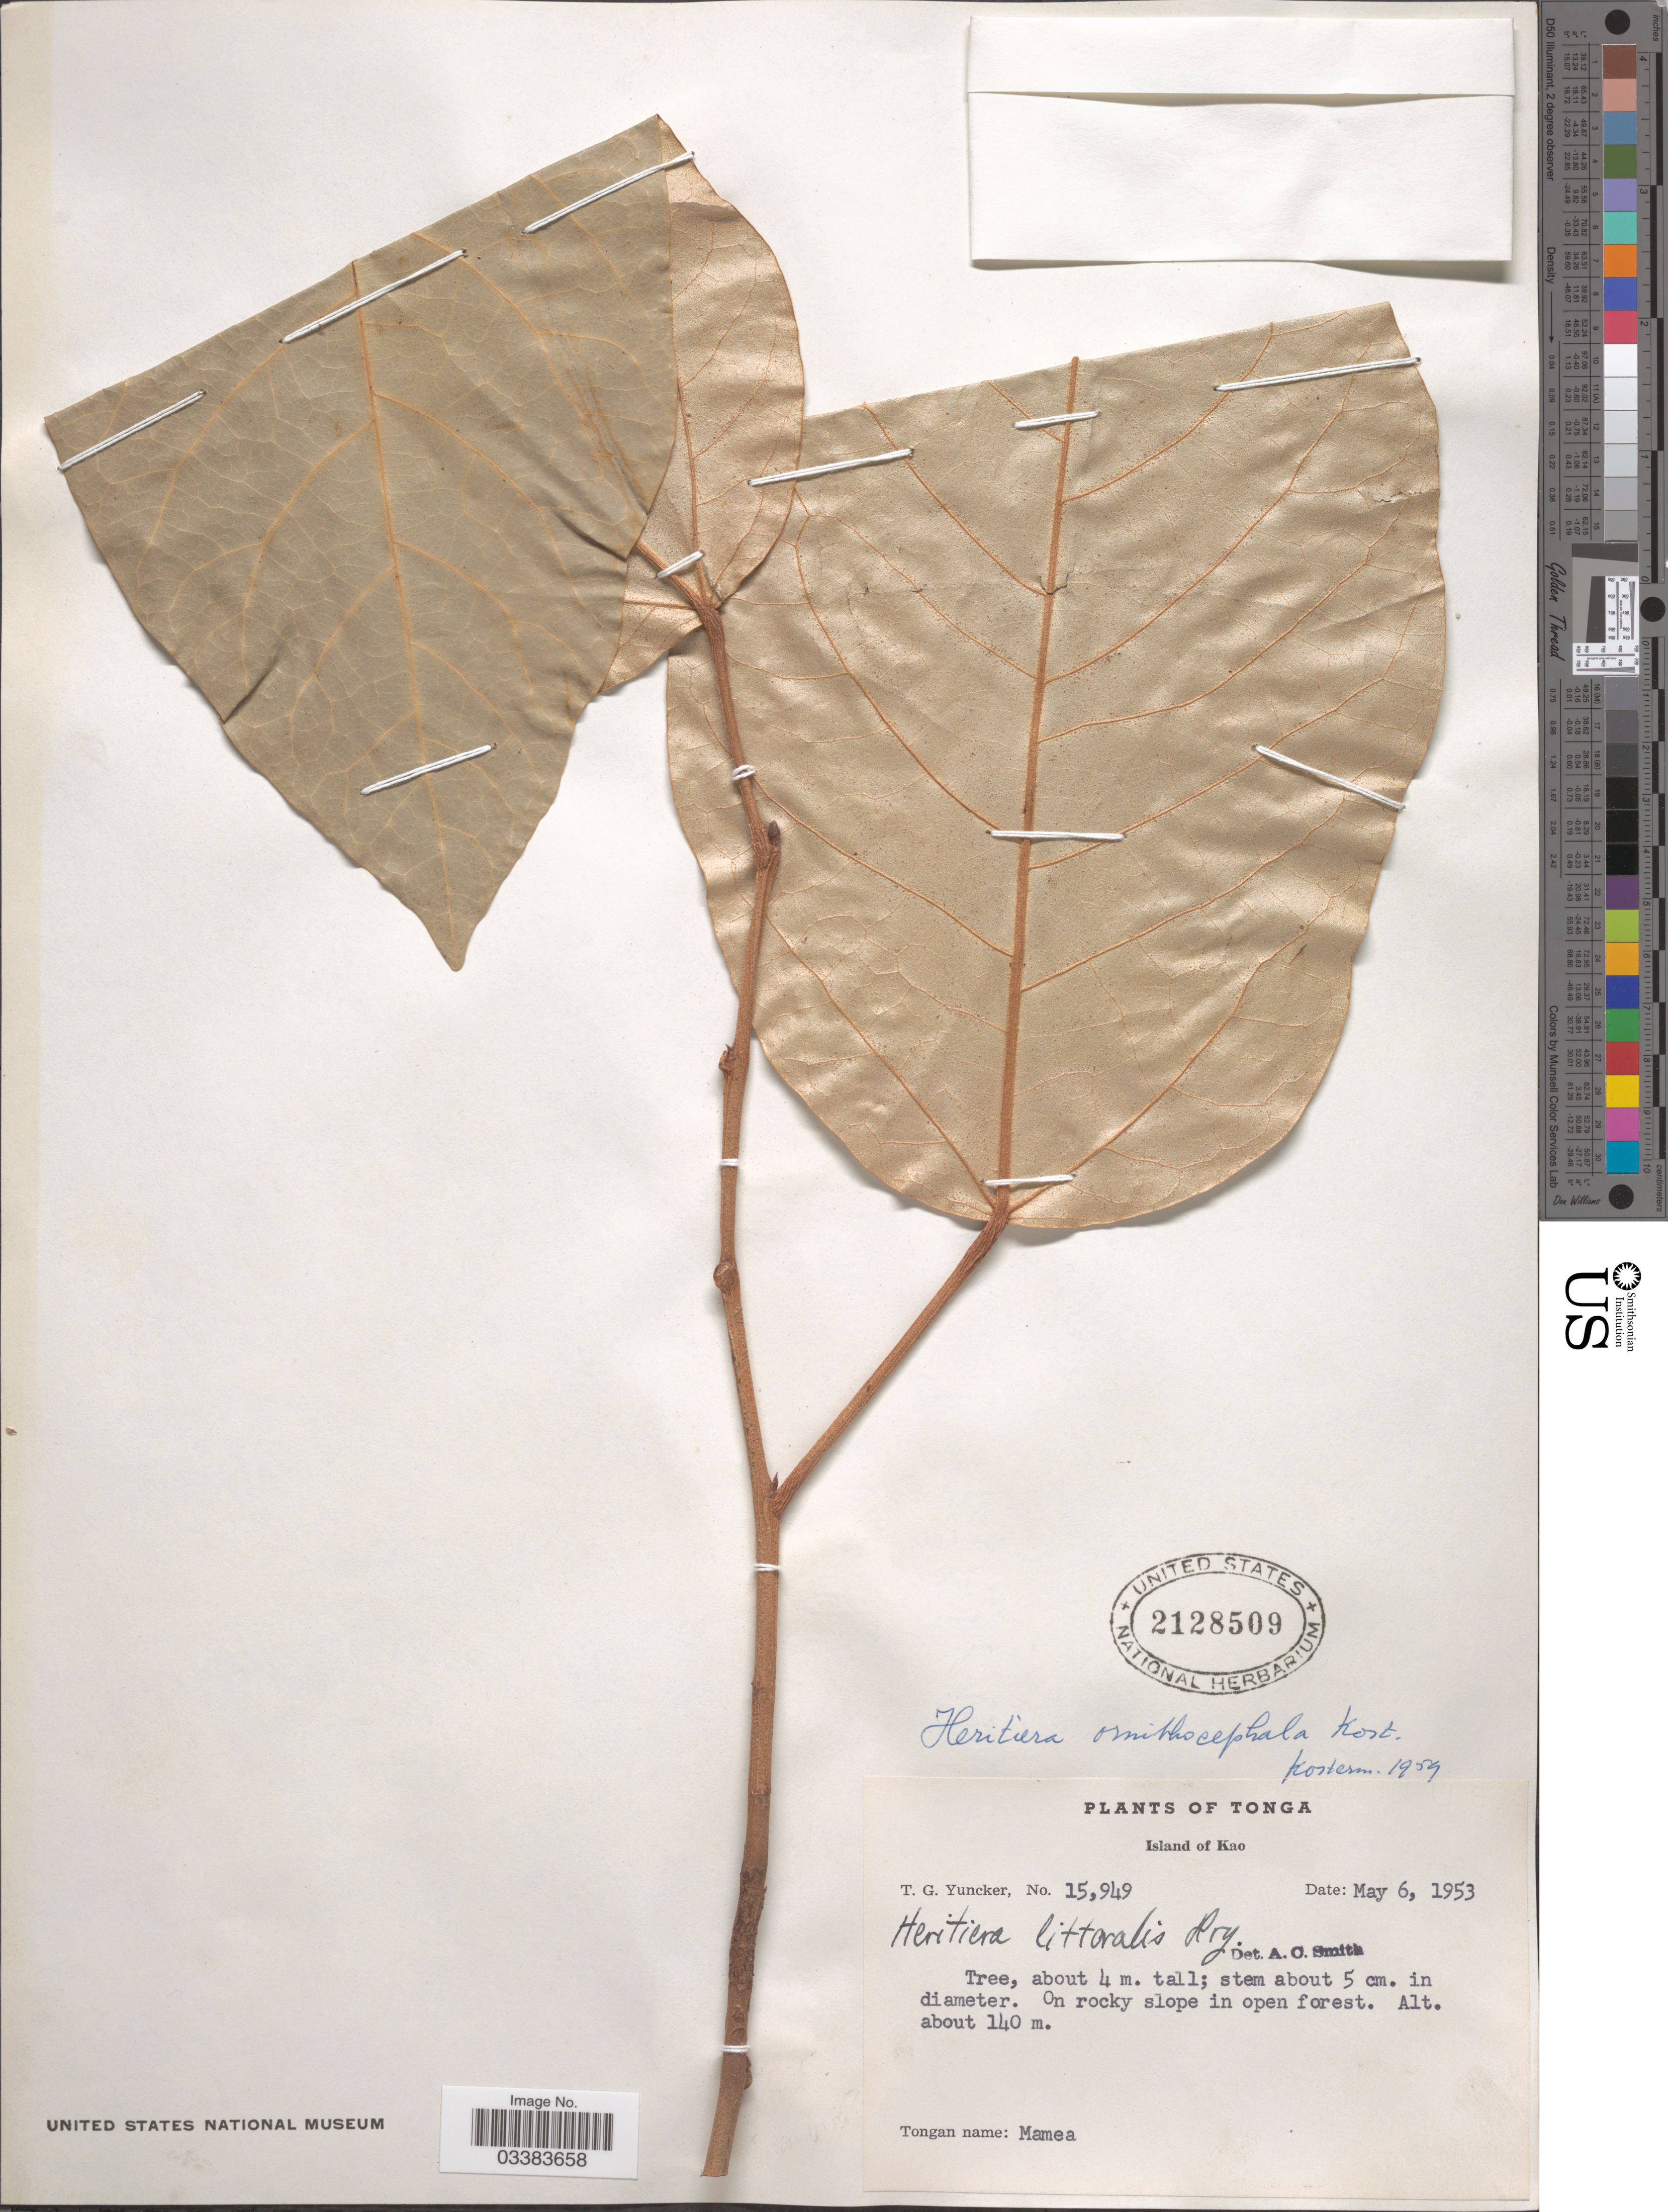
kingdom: Plantae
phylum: Tracheophyta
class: Magnoliopsida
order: Malvales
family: Malvaceae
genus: Heritiera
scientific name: Heritiera ornithocephala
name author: Kosterm.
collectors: T. G. Yuncker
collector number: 15949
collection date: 1953-05-06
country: Tonga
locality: Tonga. Island of Kao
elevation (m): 140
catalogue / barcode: US 2128509